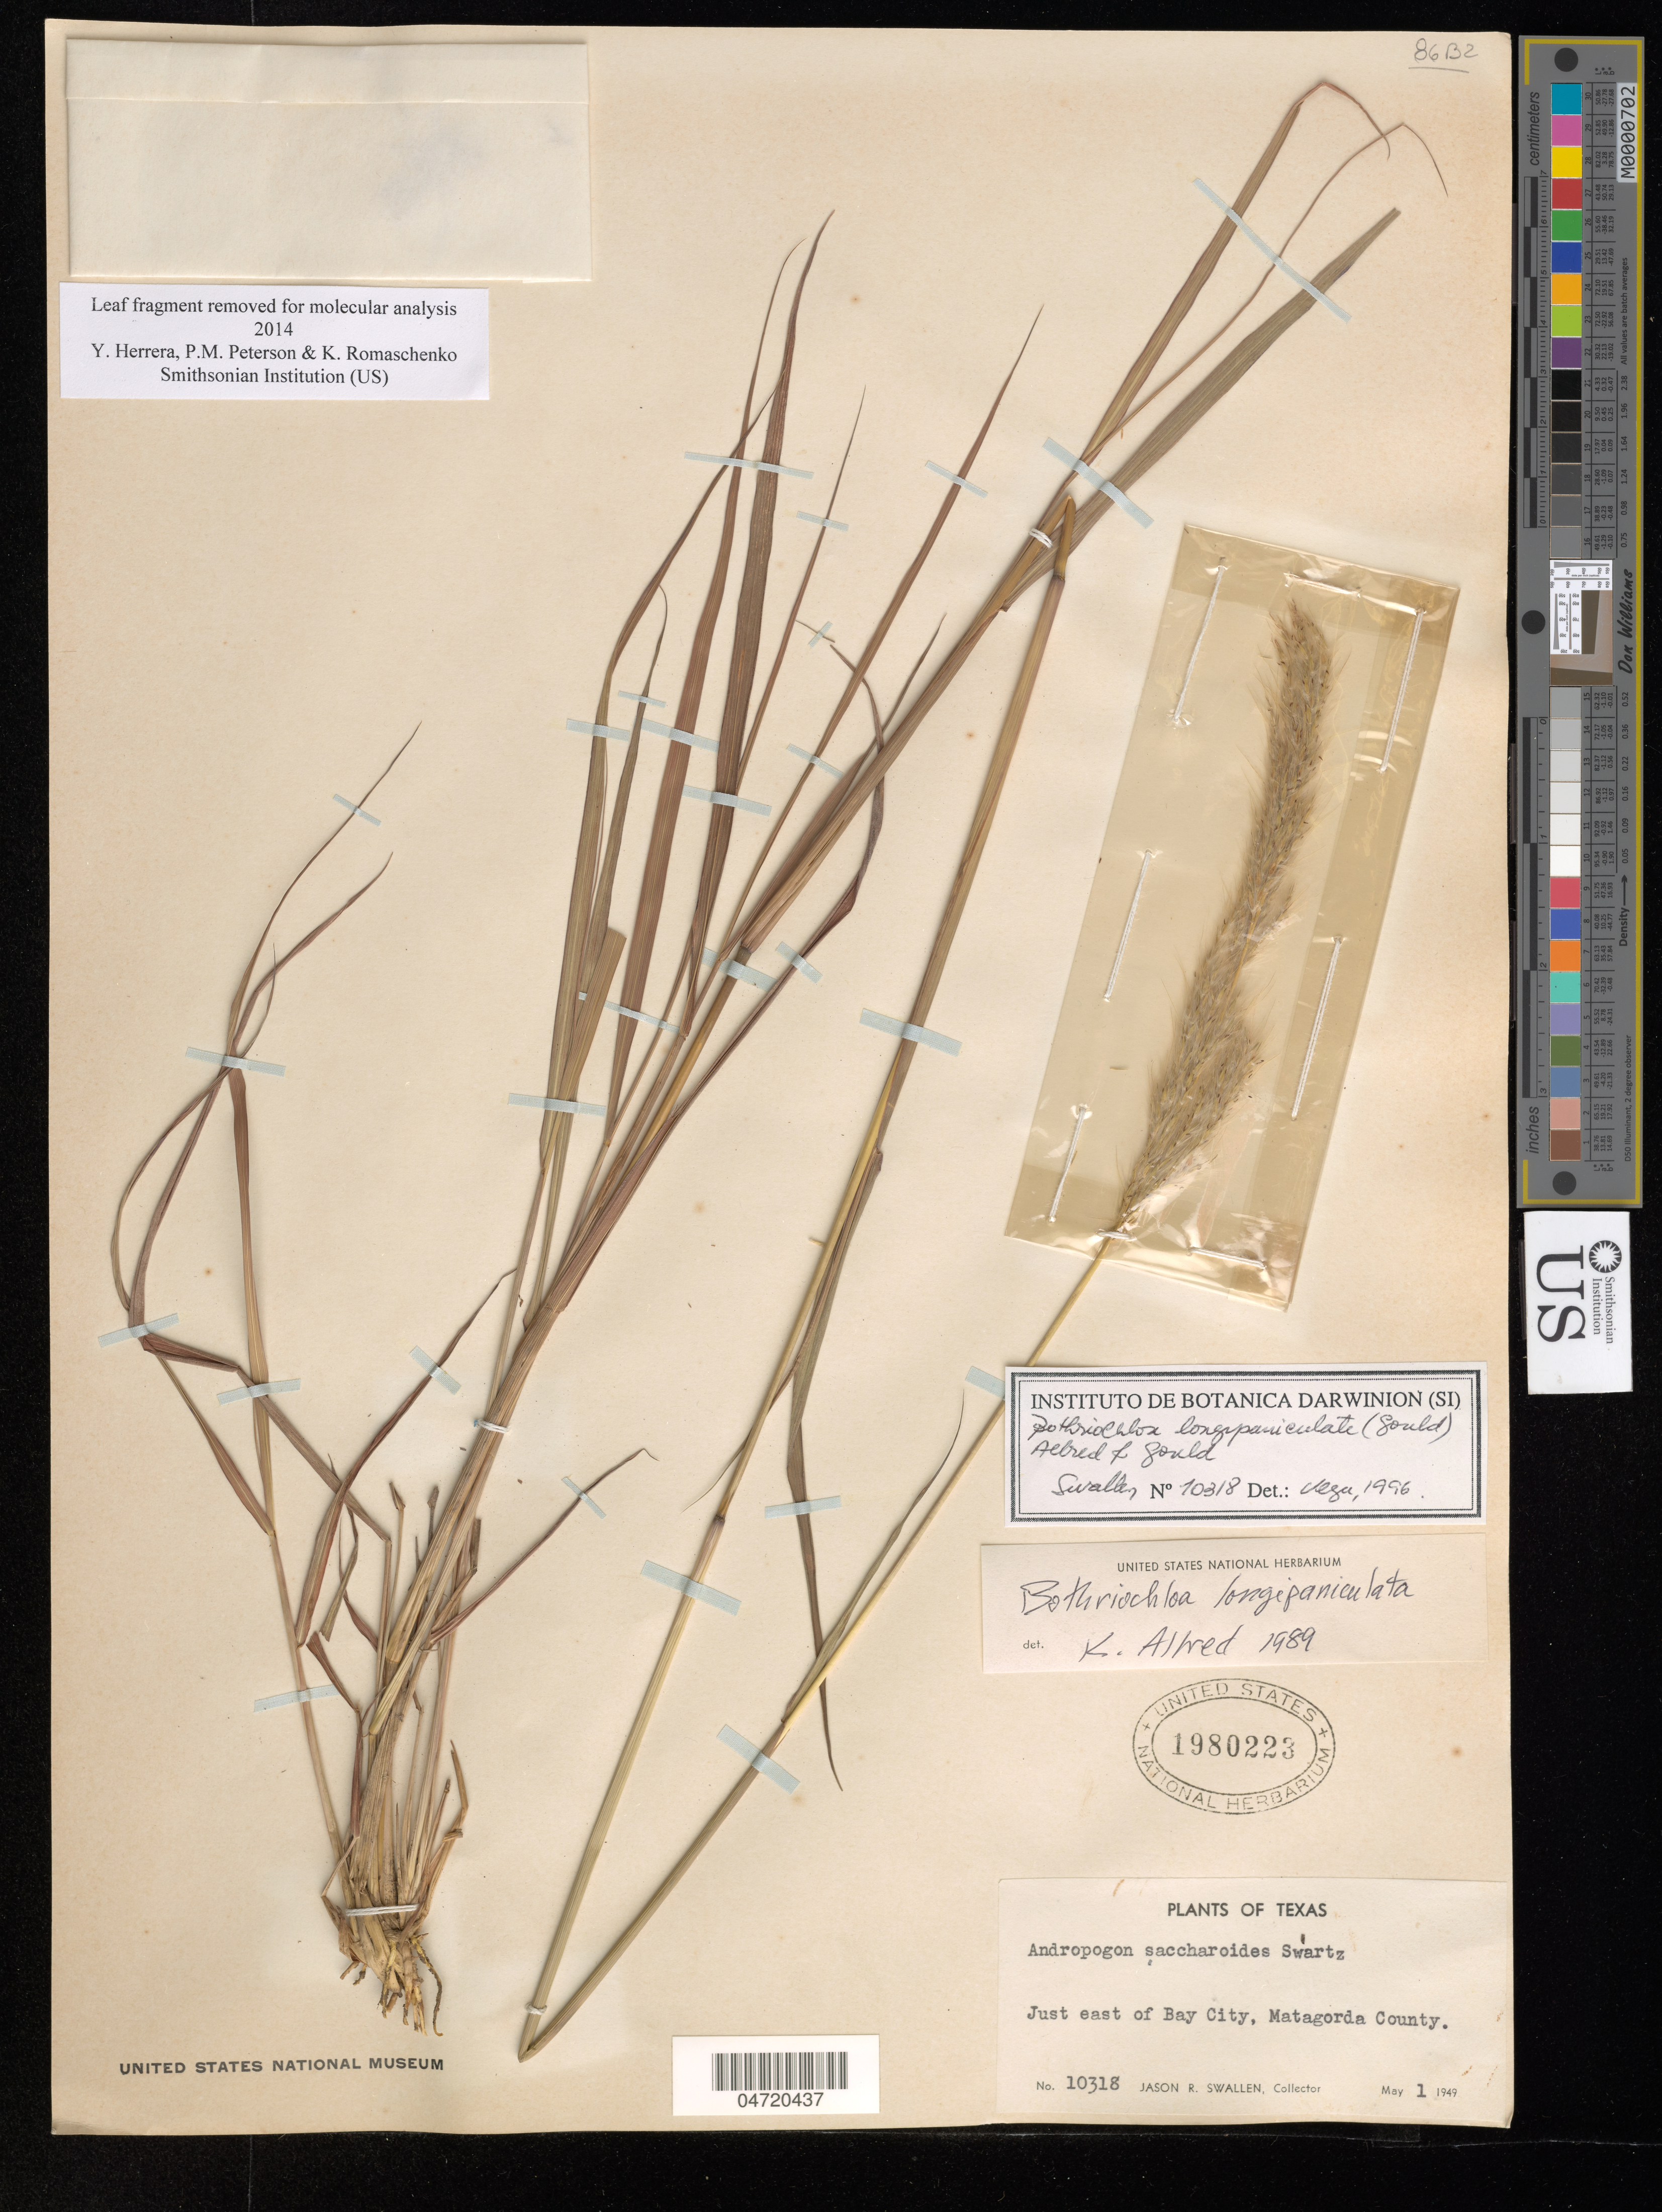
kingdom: Plantae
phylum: Tracheophyta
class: Liliopsida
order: Poales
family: Poaceae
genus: Bothriochloa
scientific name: Bothriochloa longipaniculata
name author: (Gould) Allred & Gould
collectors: J. R. Swallen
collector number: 10318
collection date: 1949-05-01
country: United States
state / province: Texas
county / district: Matagorda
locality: Just east of Bay City, Matagorda County.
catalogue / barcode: US 1980223